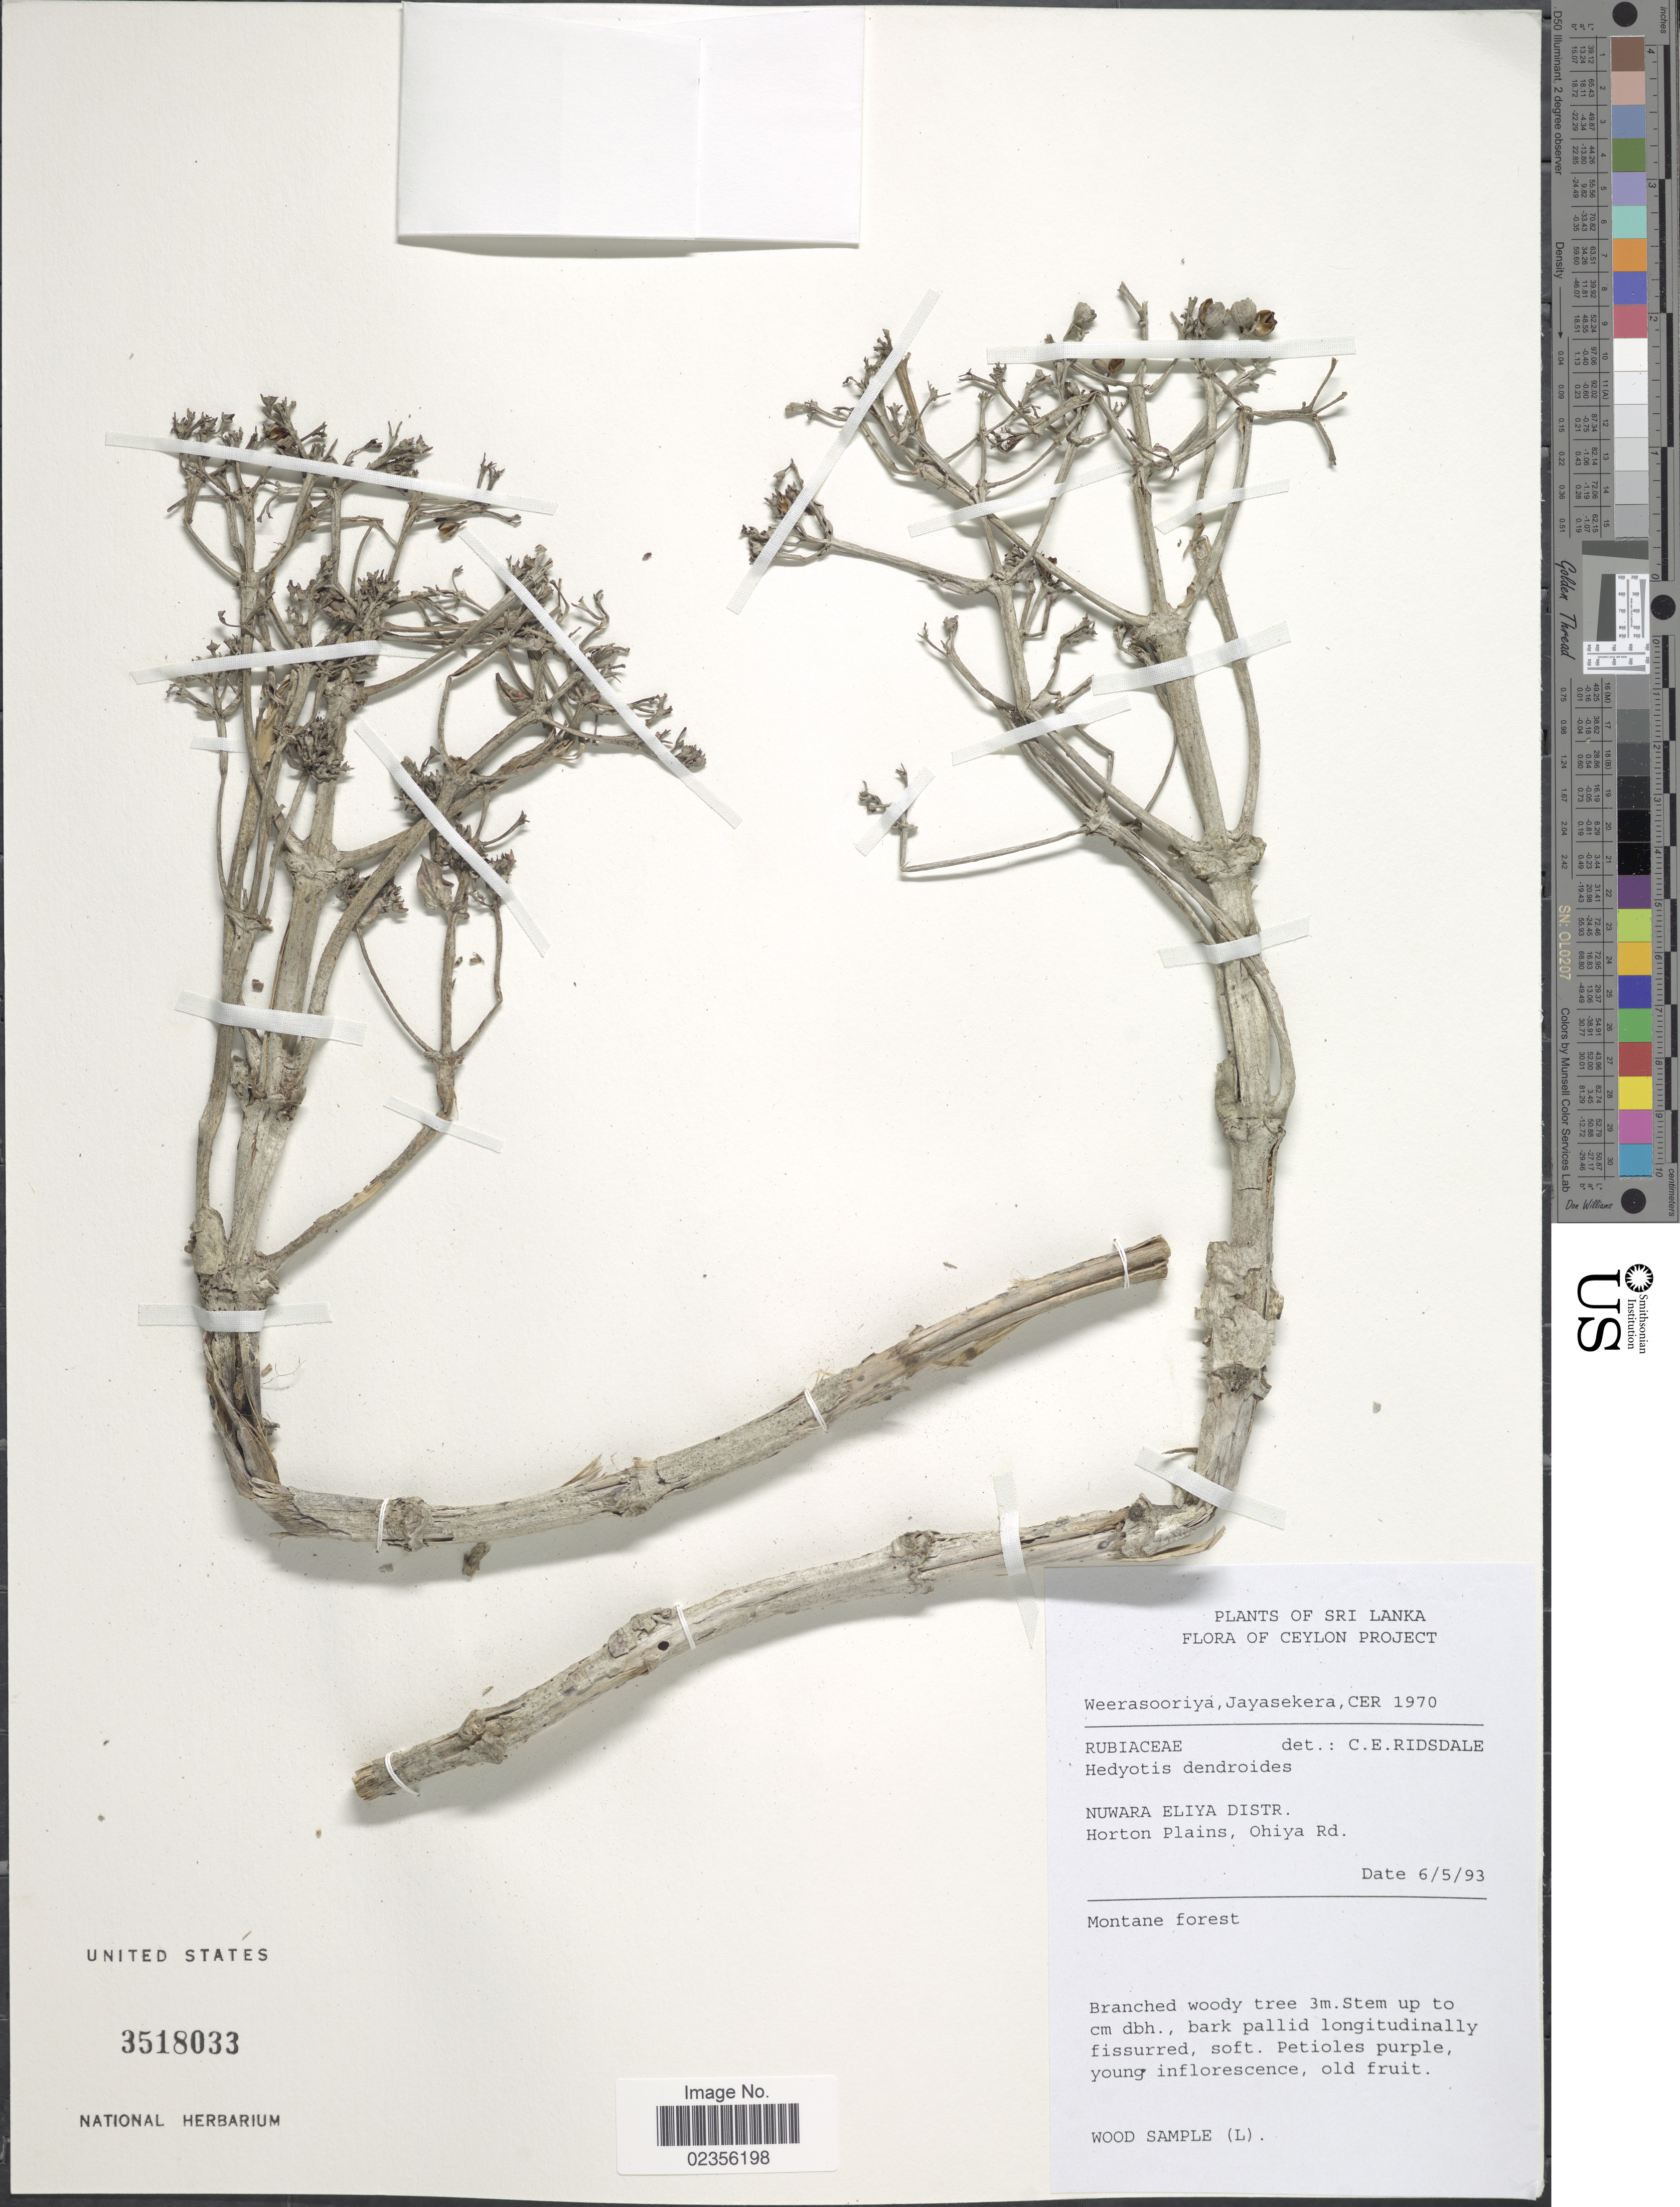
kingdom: Plantae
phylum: Tracheophyta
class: Magnoliopsida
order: Gentianales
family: Rubiaceae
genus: Hedyotis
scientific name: Hedyotis dendroides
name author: Alston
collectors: A. Weerasooriya & -. Jayasekera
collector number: CER 1970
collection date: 1993-05-06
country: Sri Lanka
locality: Ceylon, Nuwara Eliya Distr. Horton Plains, Ohiya Rd.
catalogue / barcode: US 3518033